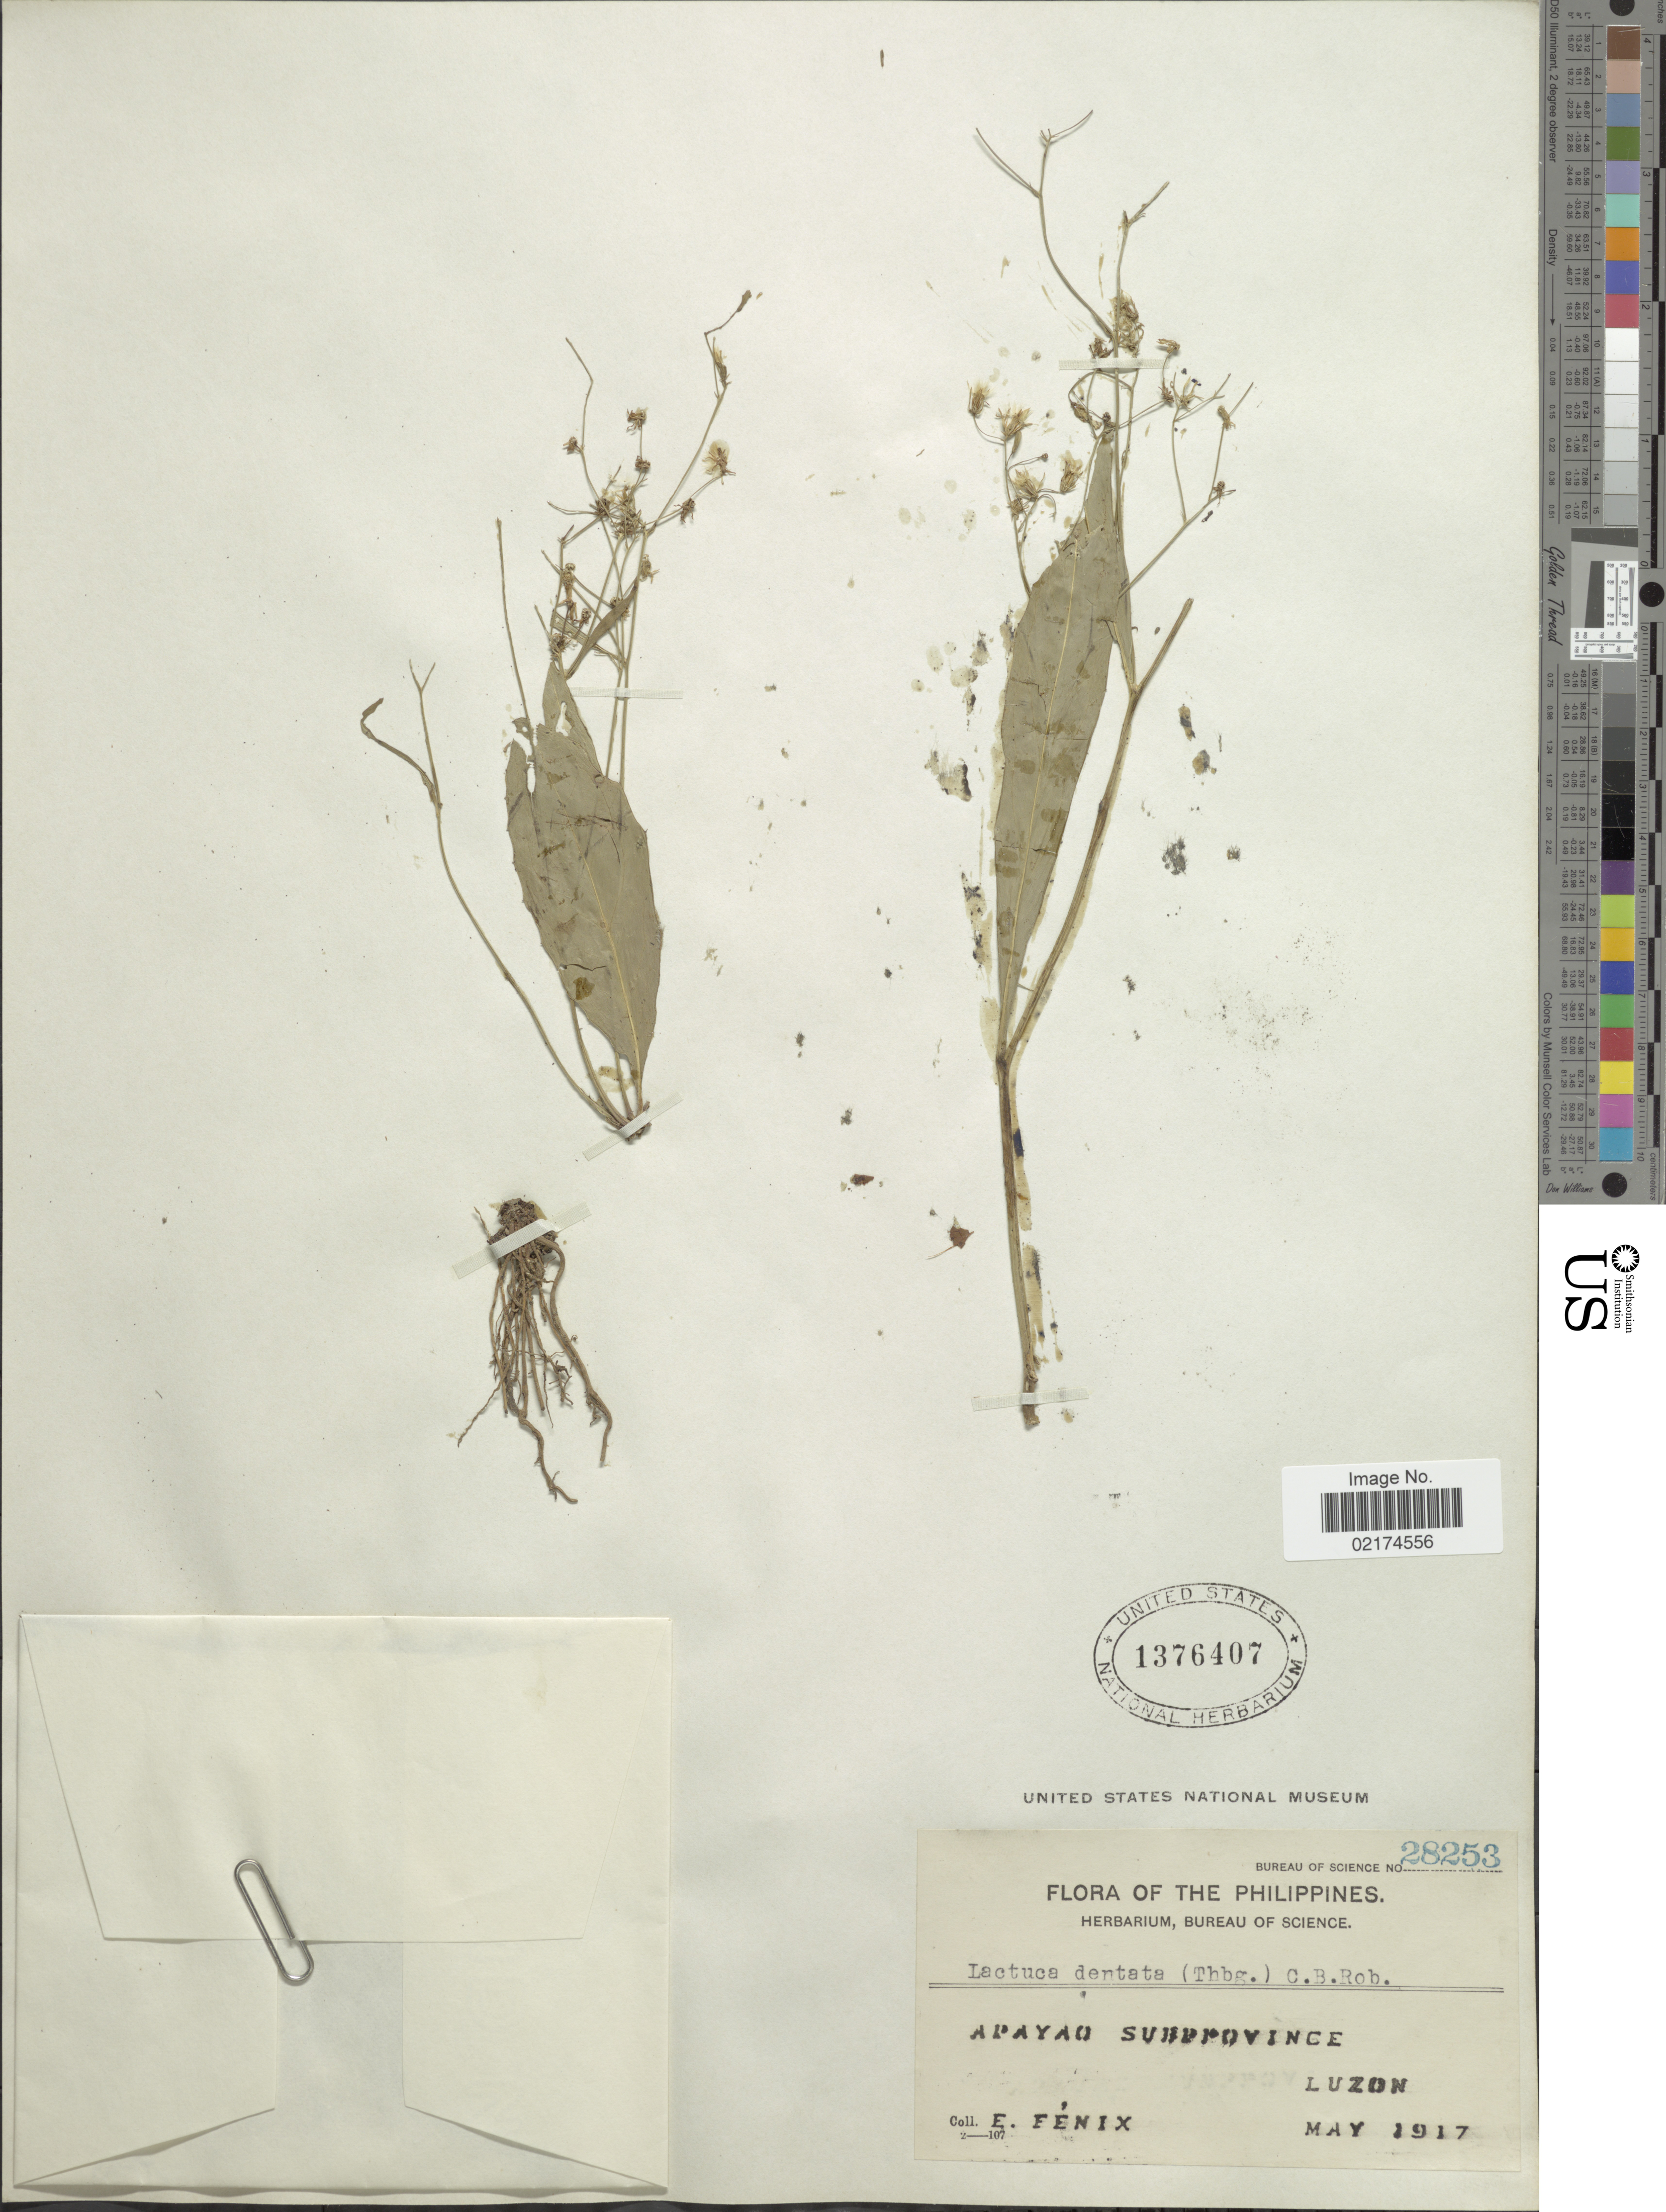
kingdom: Plantae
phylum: Tracheophyta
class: Magnoliopsida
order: Asterales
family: Asteraceae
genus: Ixeridium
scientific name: Ixeridium dentatum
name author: (Thunb.) Tzvelev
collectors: E. Fenix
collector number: Bureau Of Science 28253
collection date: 1917-05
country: Philippines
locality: Apayao Subprovince, Luzon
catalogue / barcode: US 1376407